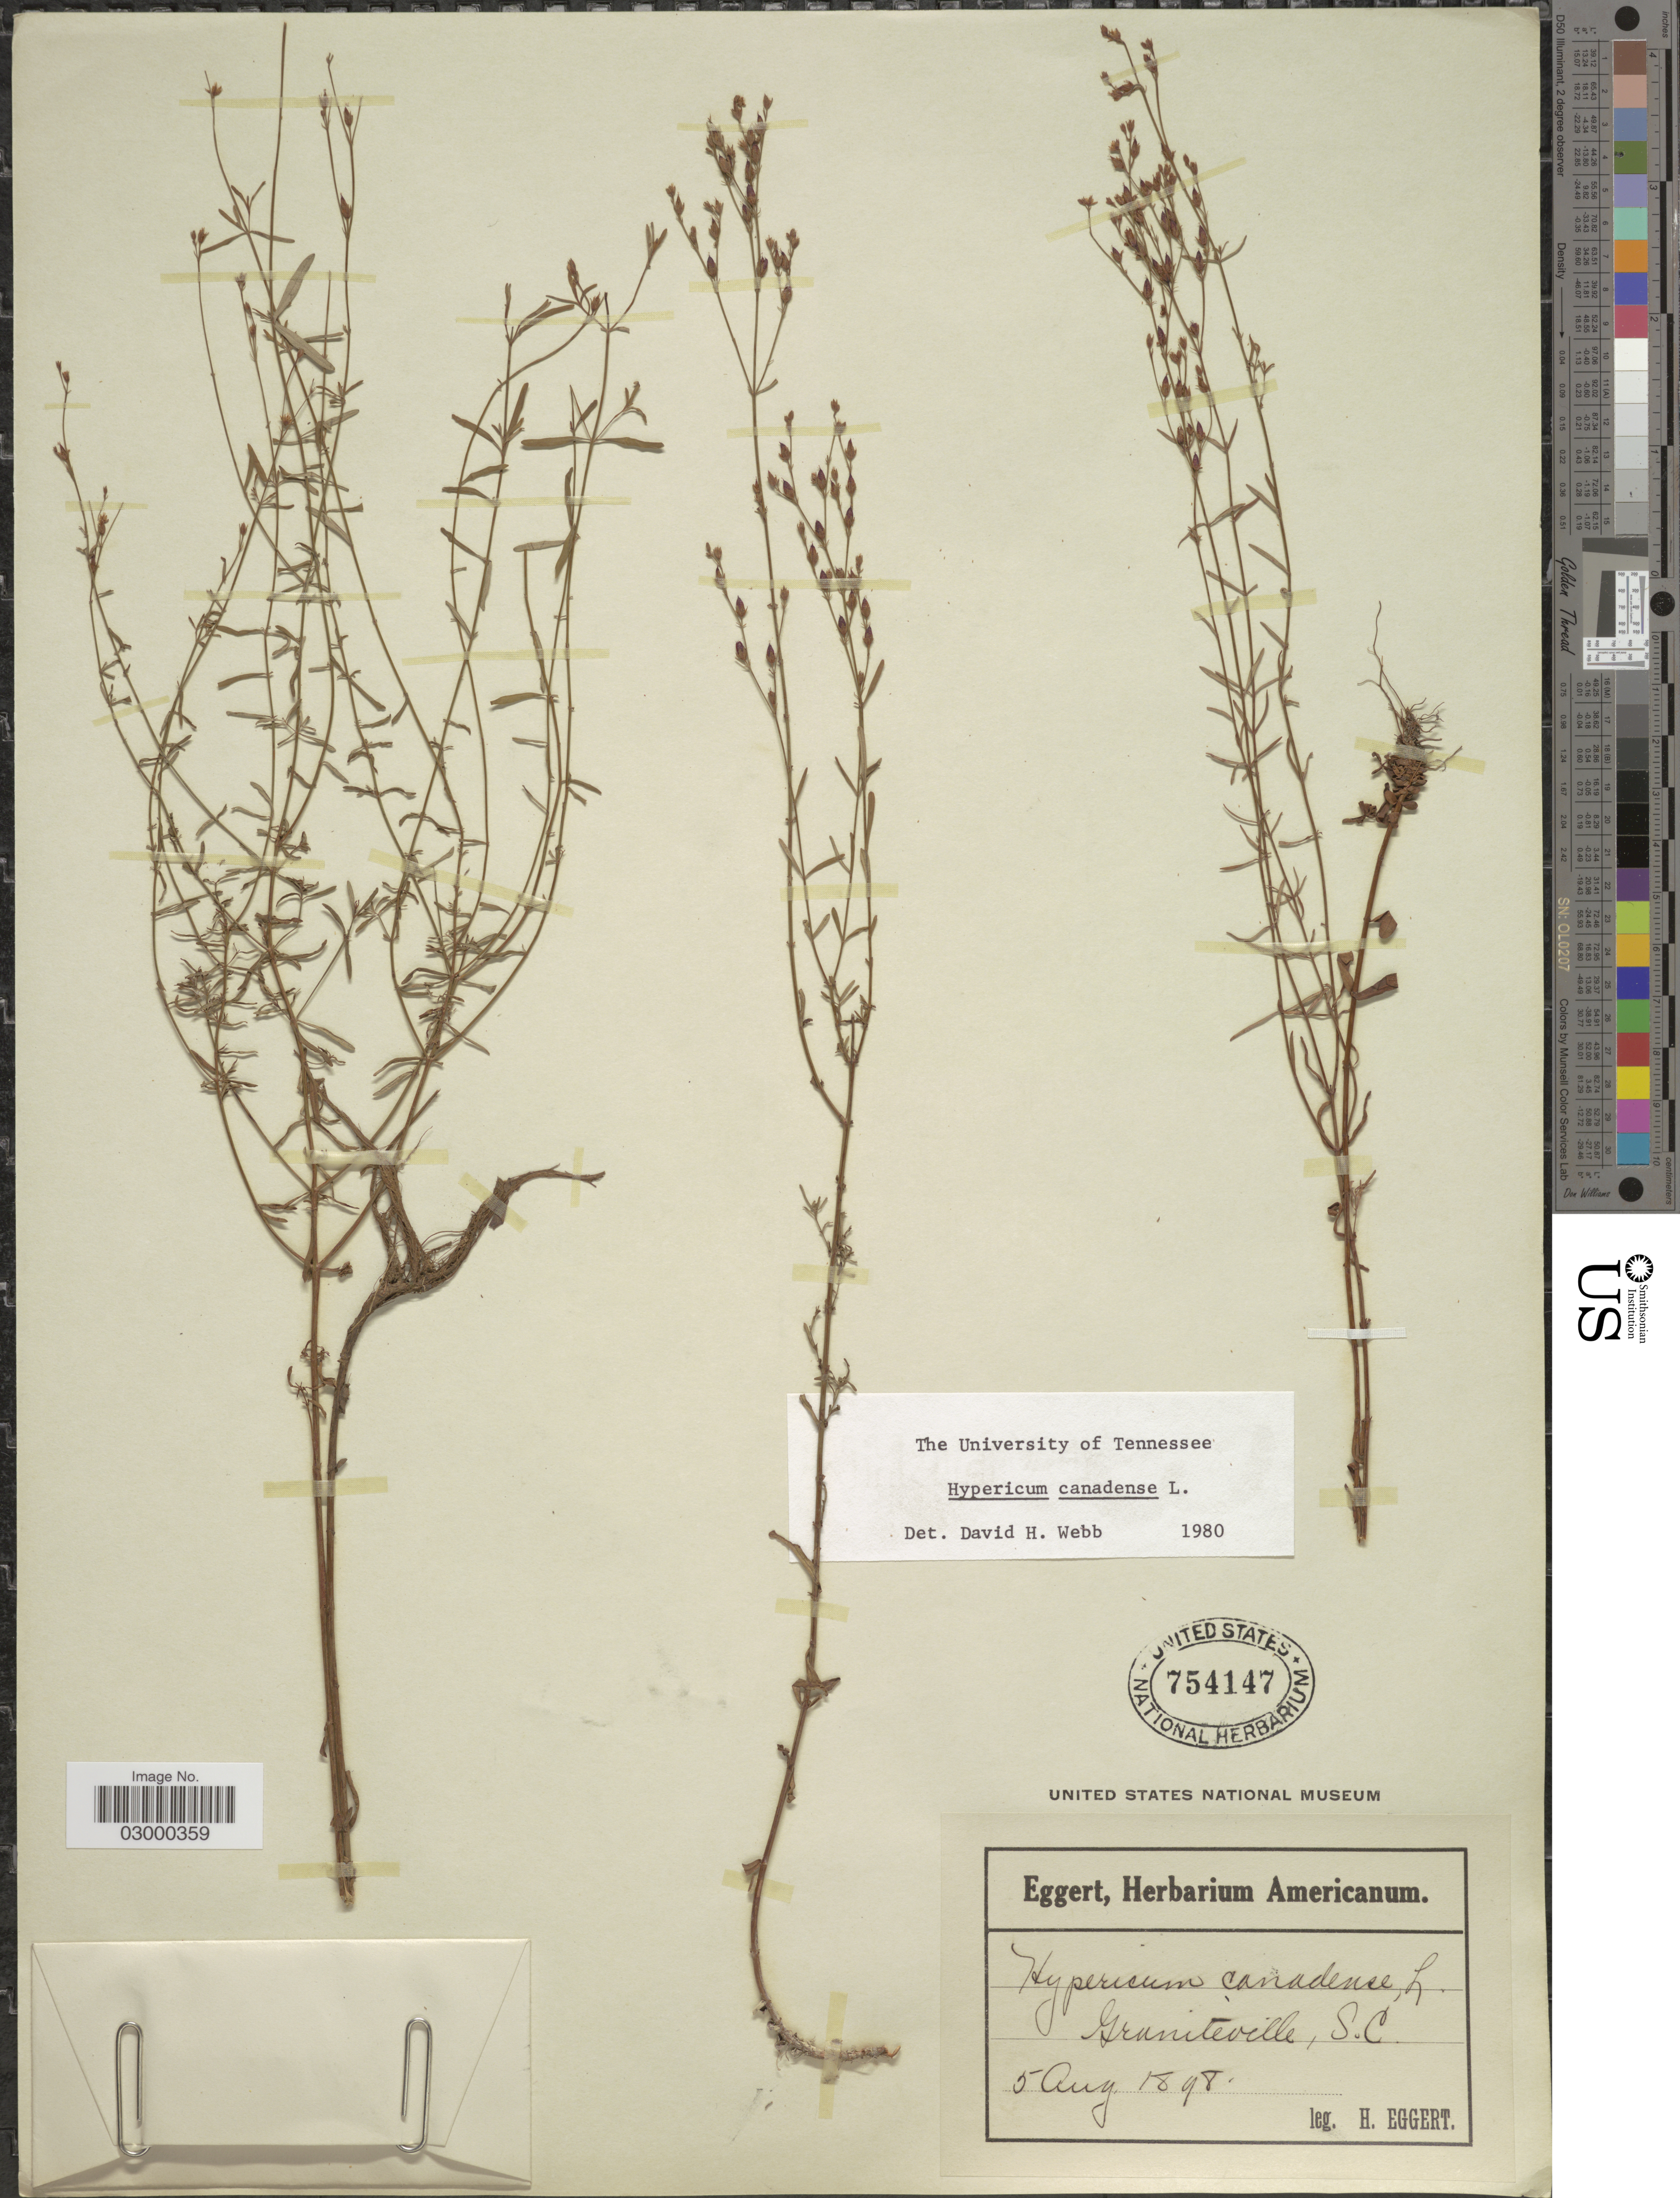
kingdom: Plantae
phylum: Tracheophyta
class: Magnoliopsida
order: Malpighiales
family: Hypericaceae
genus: Hypericum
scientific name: Hypericum canadense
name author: L.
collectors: H. Eggert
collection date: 1898-08-05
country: United States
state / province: South Carolina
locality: Graniteville.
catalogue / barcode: US 754147